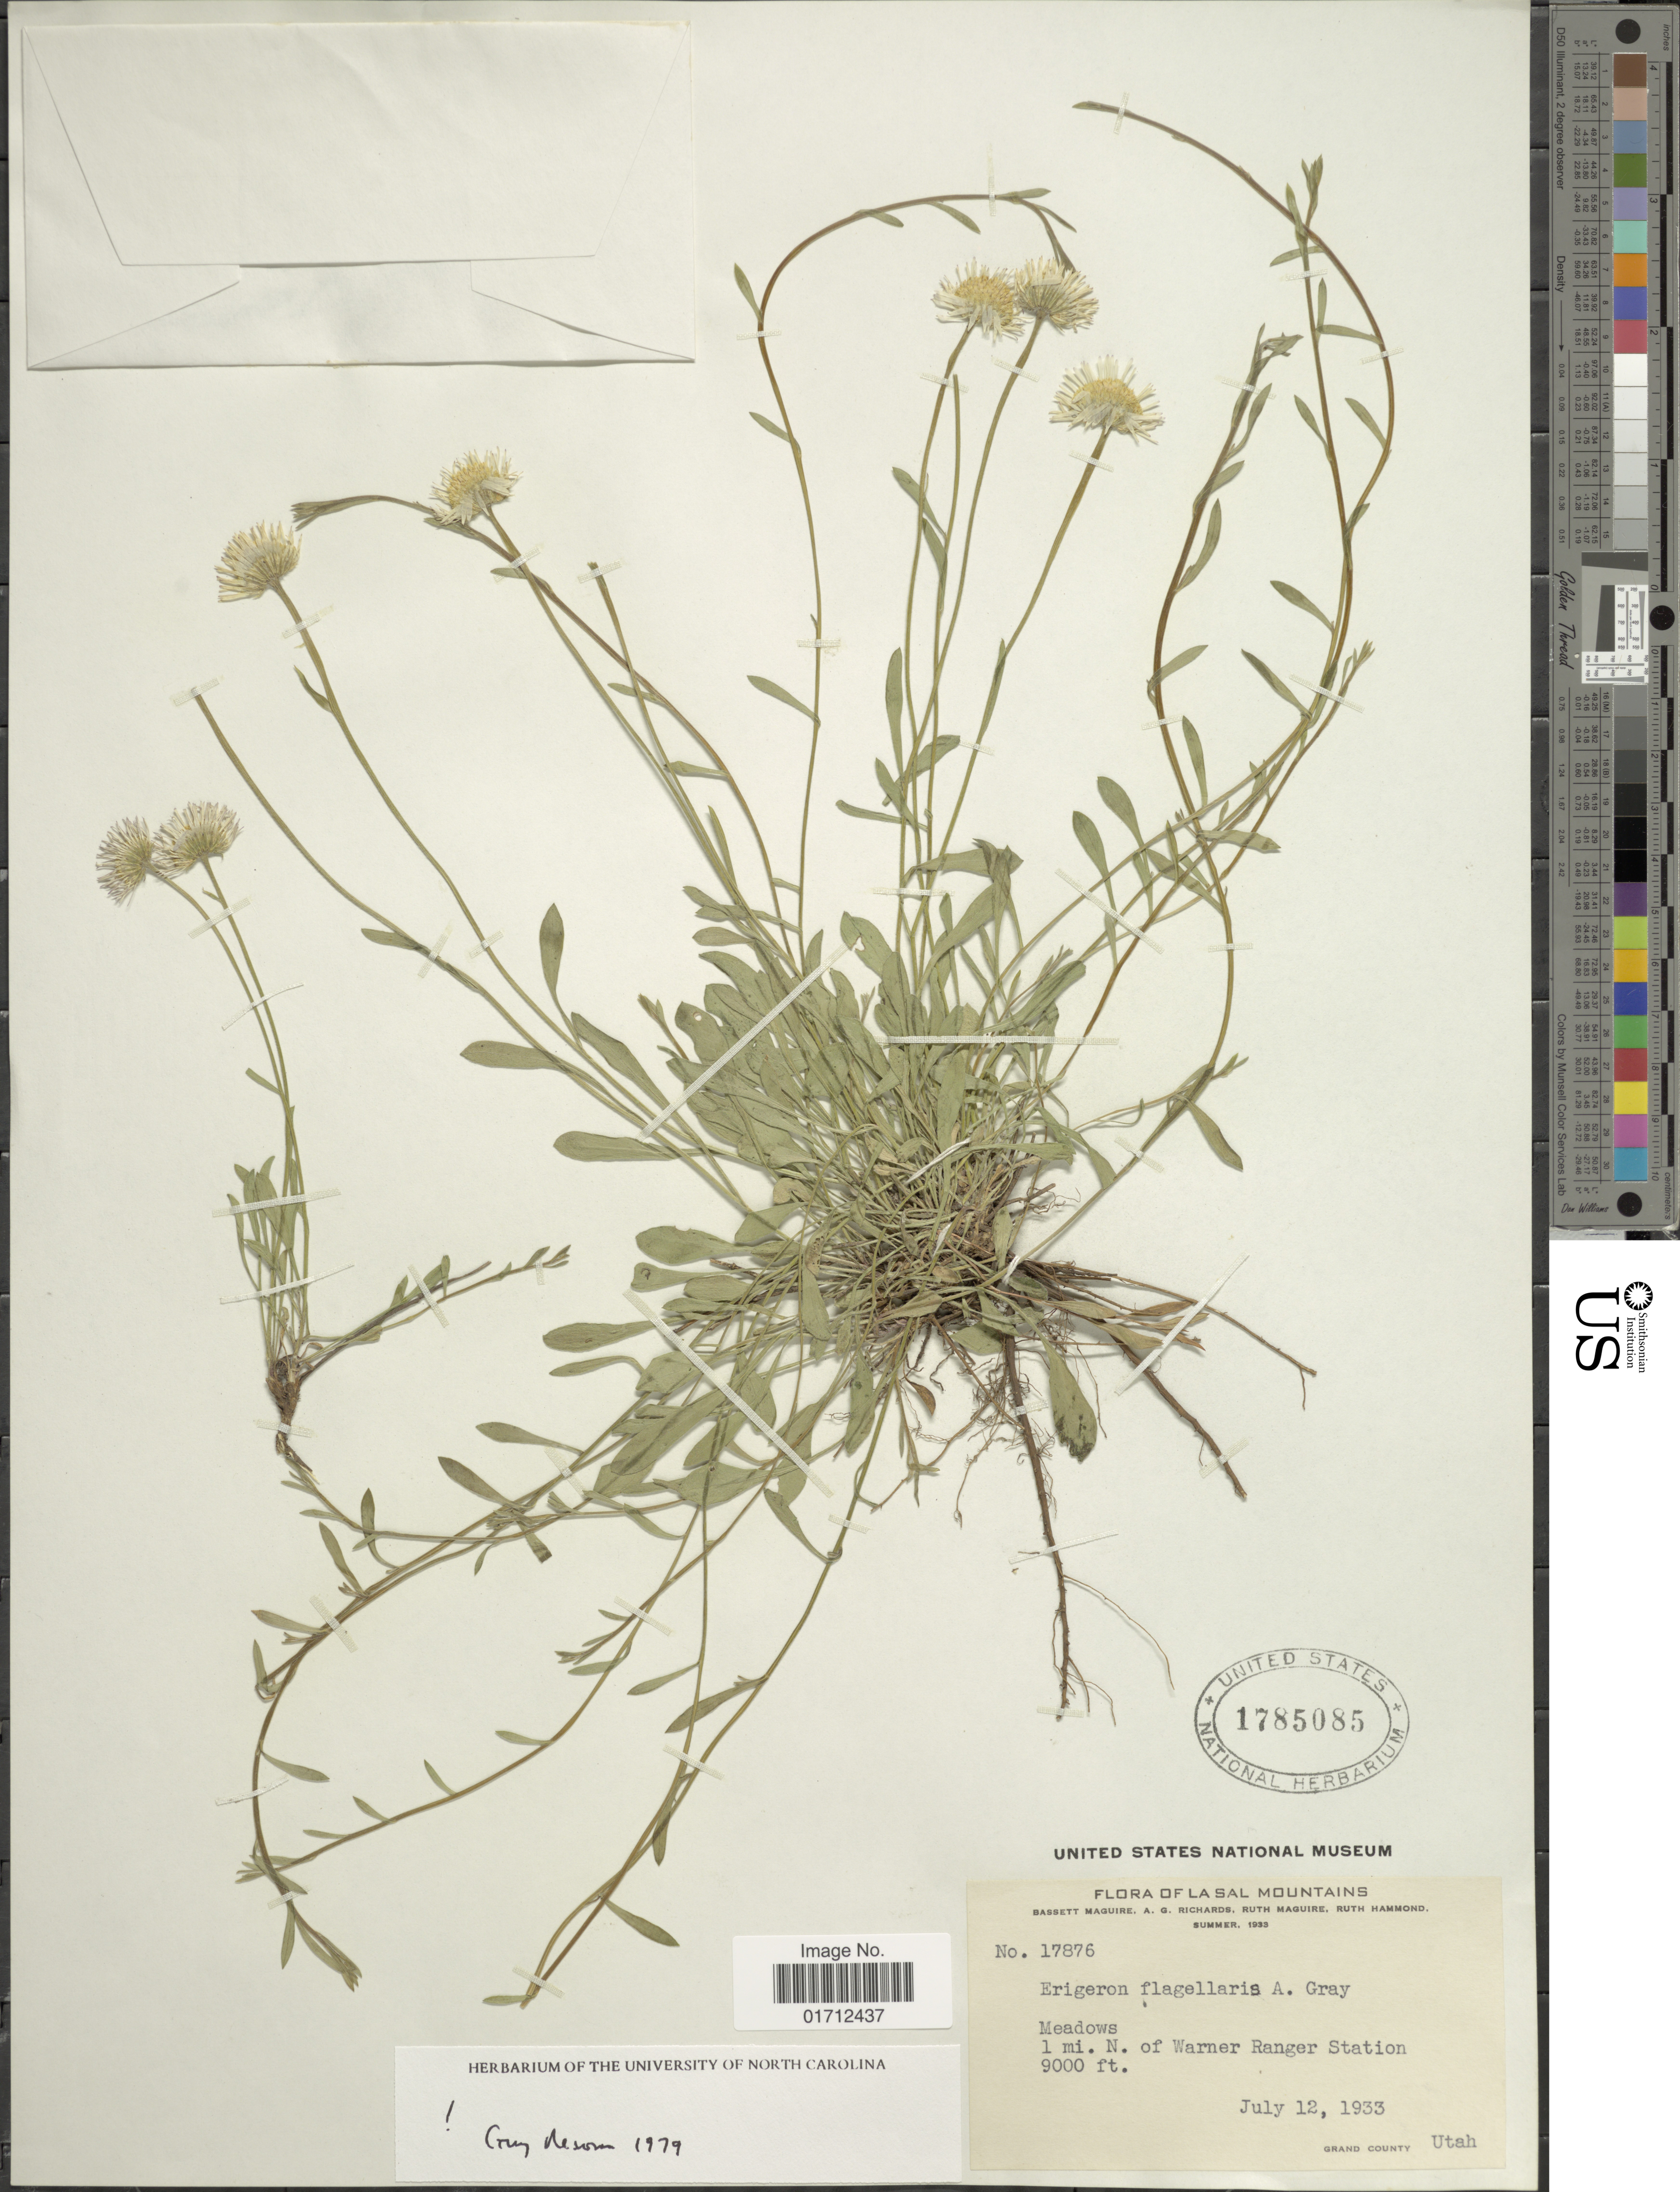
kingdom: Plantae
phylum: Tracheophyta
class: Magnoliopsida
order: Asterales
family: Asteraceae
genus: Erigeron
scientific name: Erigeron flagellaris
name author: A. Gray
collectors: B. Maguire, A. Richards, R. R. Maguire & R. Hammond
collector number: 17876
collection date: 1933-07-12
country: United States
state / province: Utah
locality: La Sal Mountains, Grand County, 1 mi. N. of Warner Ranger Station.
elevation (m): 2743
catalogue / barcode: US 1785085